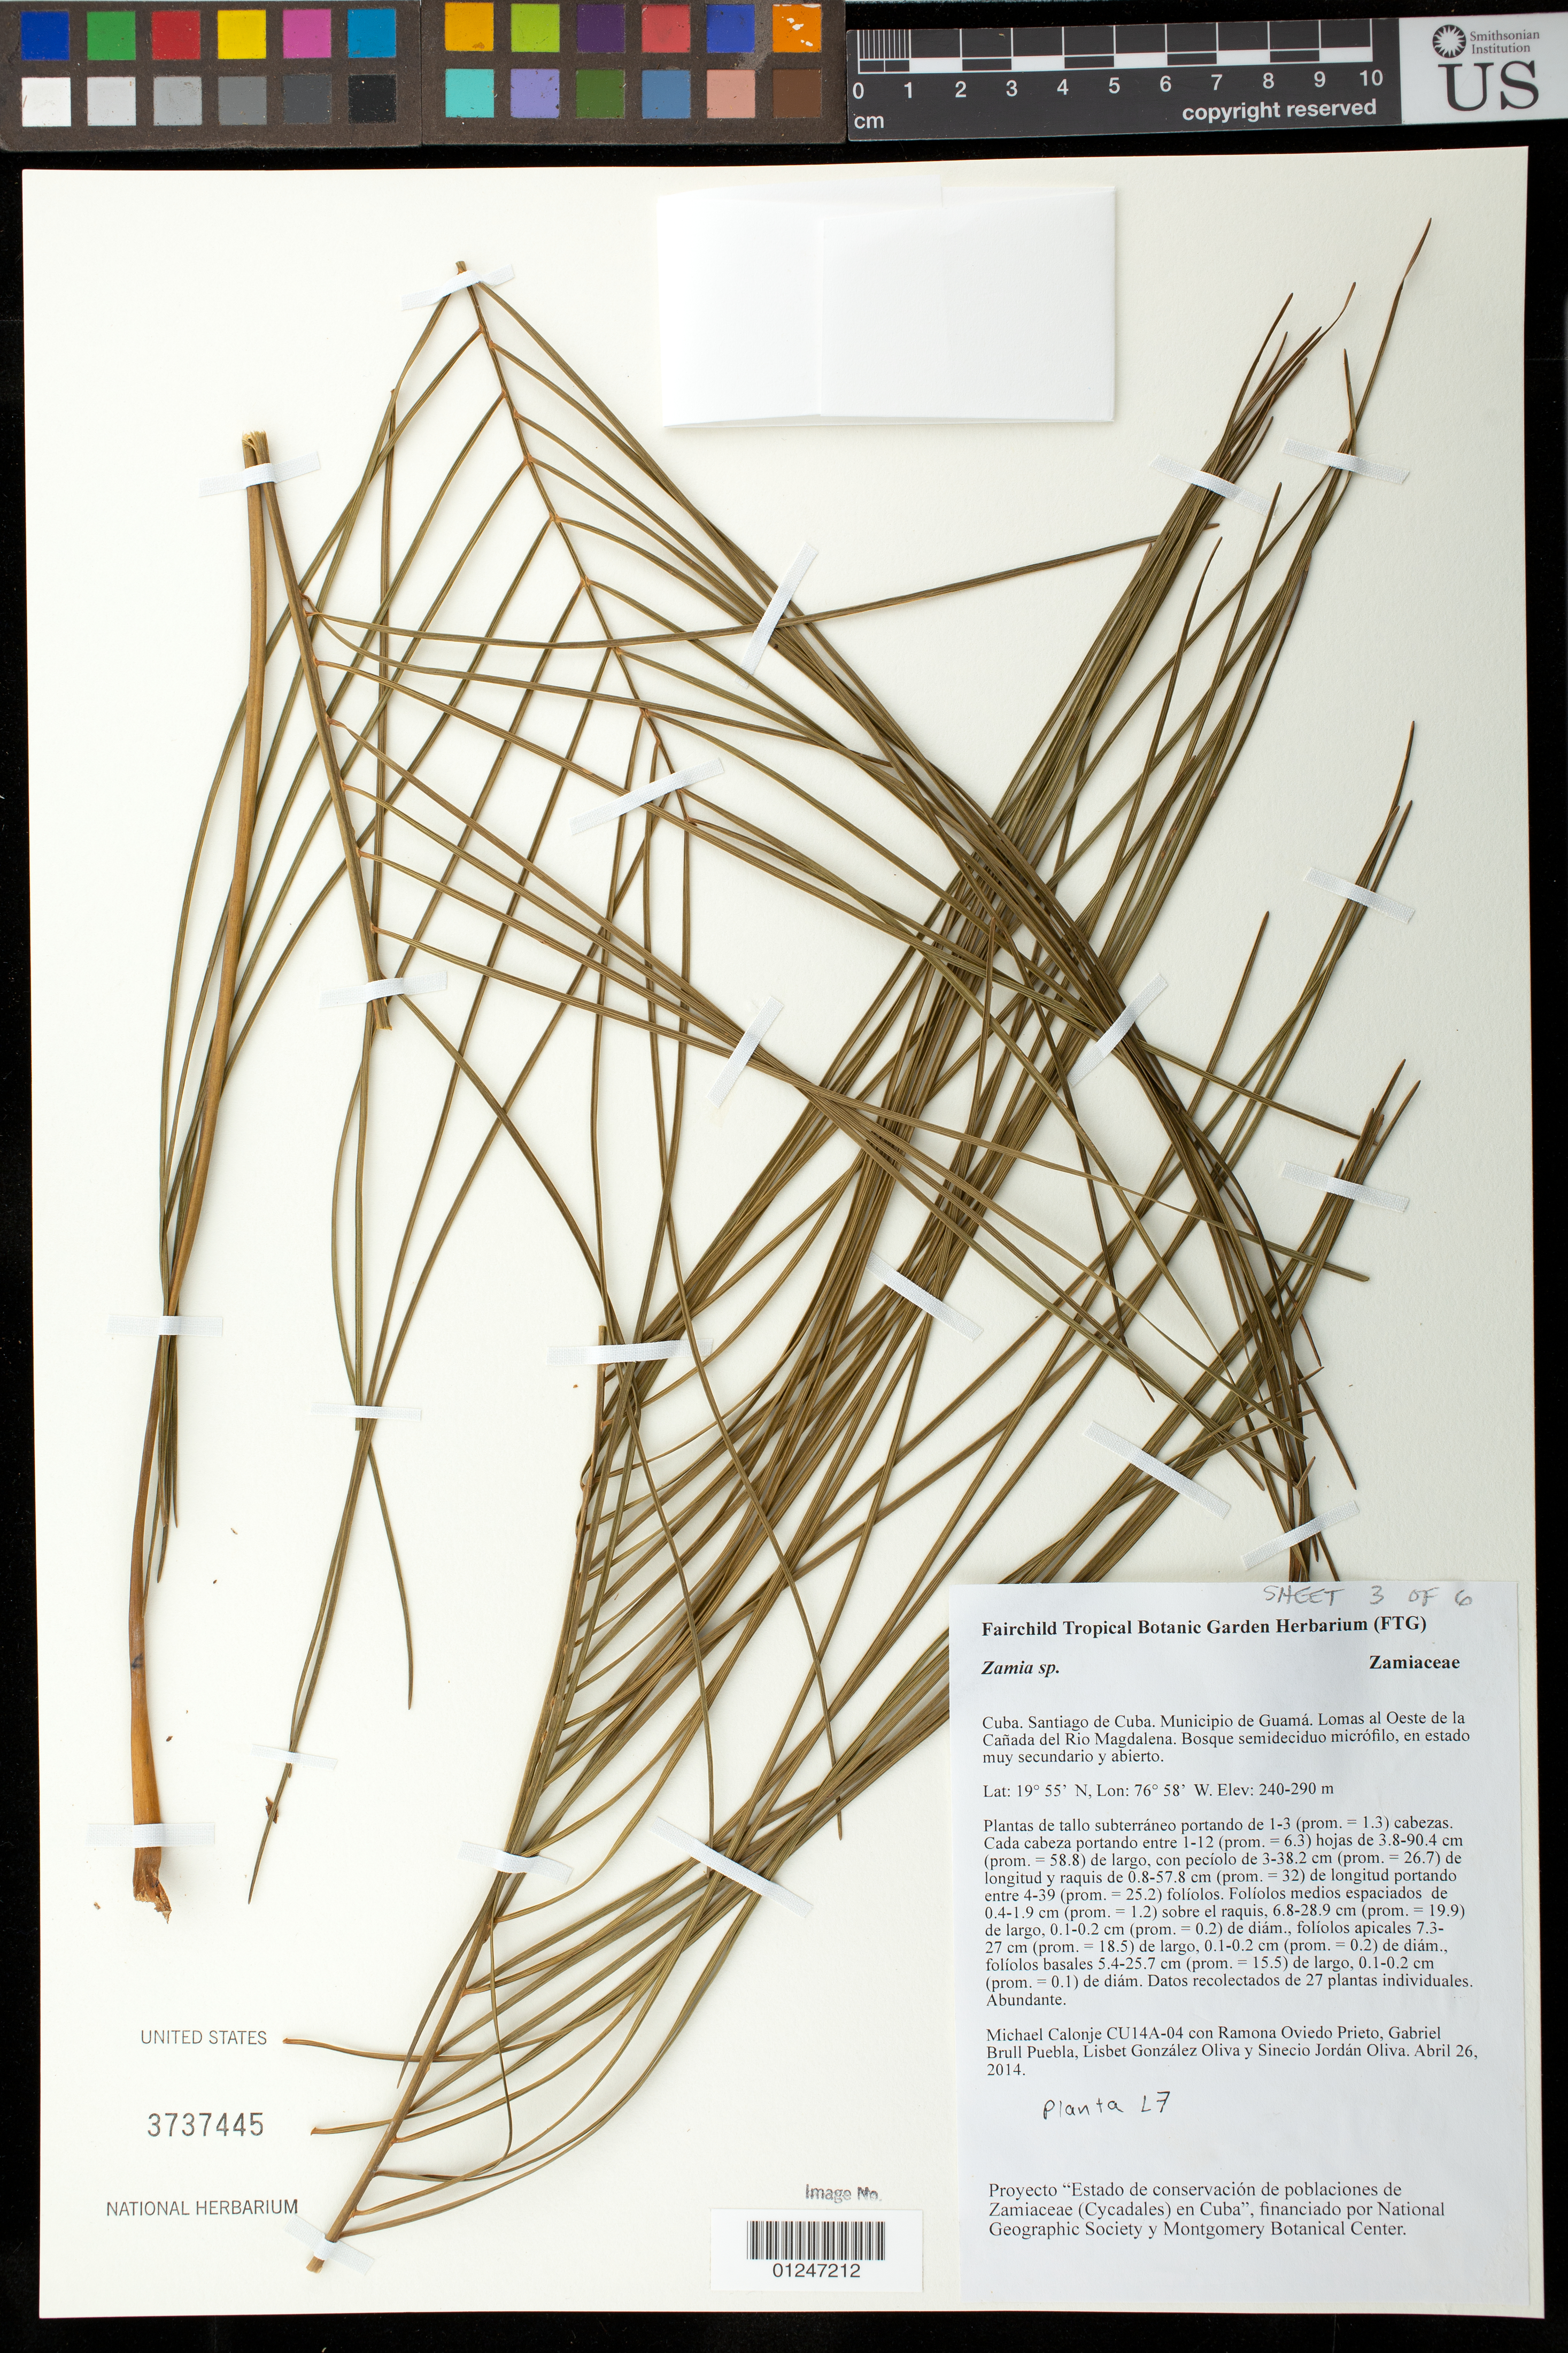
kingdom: Plantae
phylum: Tracheophyta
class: Cycadopsida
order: Cycadales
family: Zamiaceae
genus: Zamia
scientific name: Zamia sp.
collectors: M. Calonje et al.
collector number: CU14A-04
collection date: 2014-04-26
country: Cuba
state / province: Santiago de Cuba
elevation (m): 240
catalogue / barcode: US 3737445